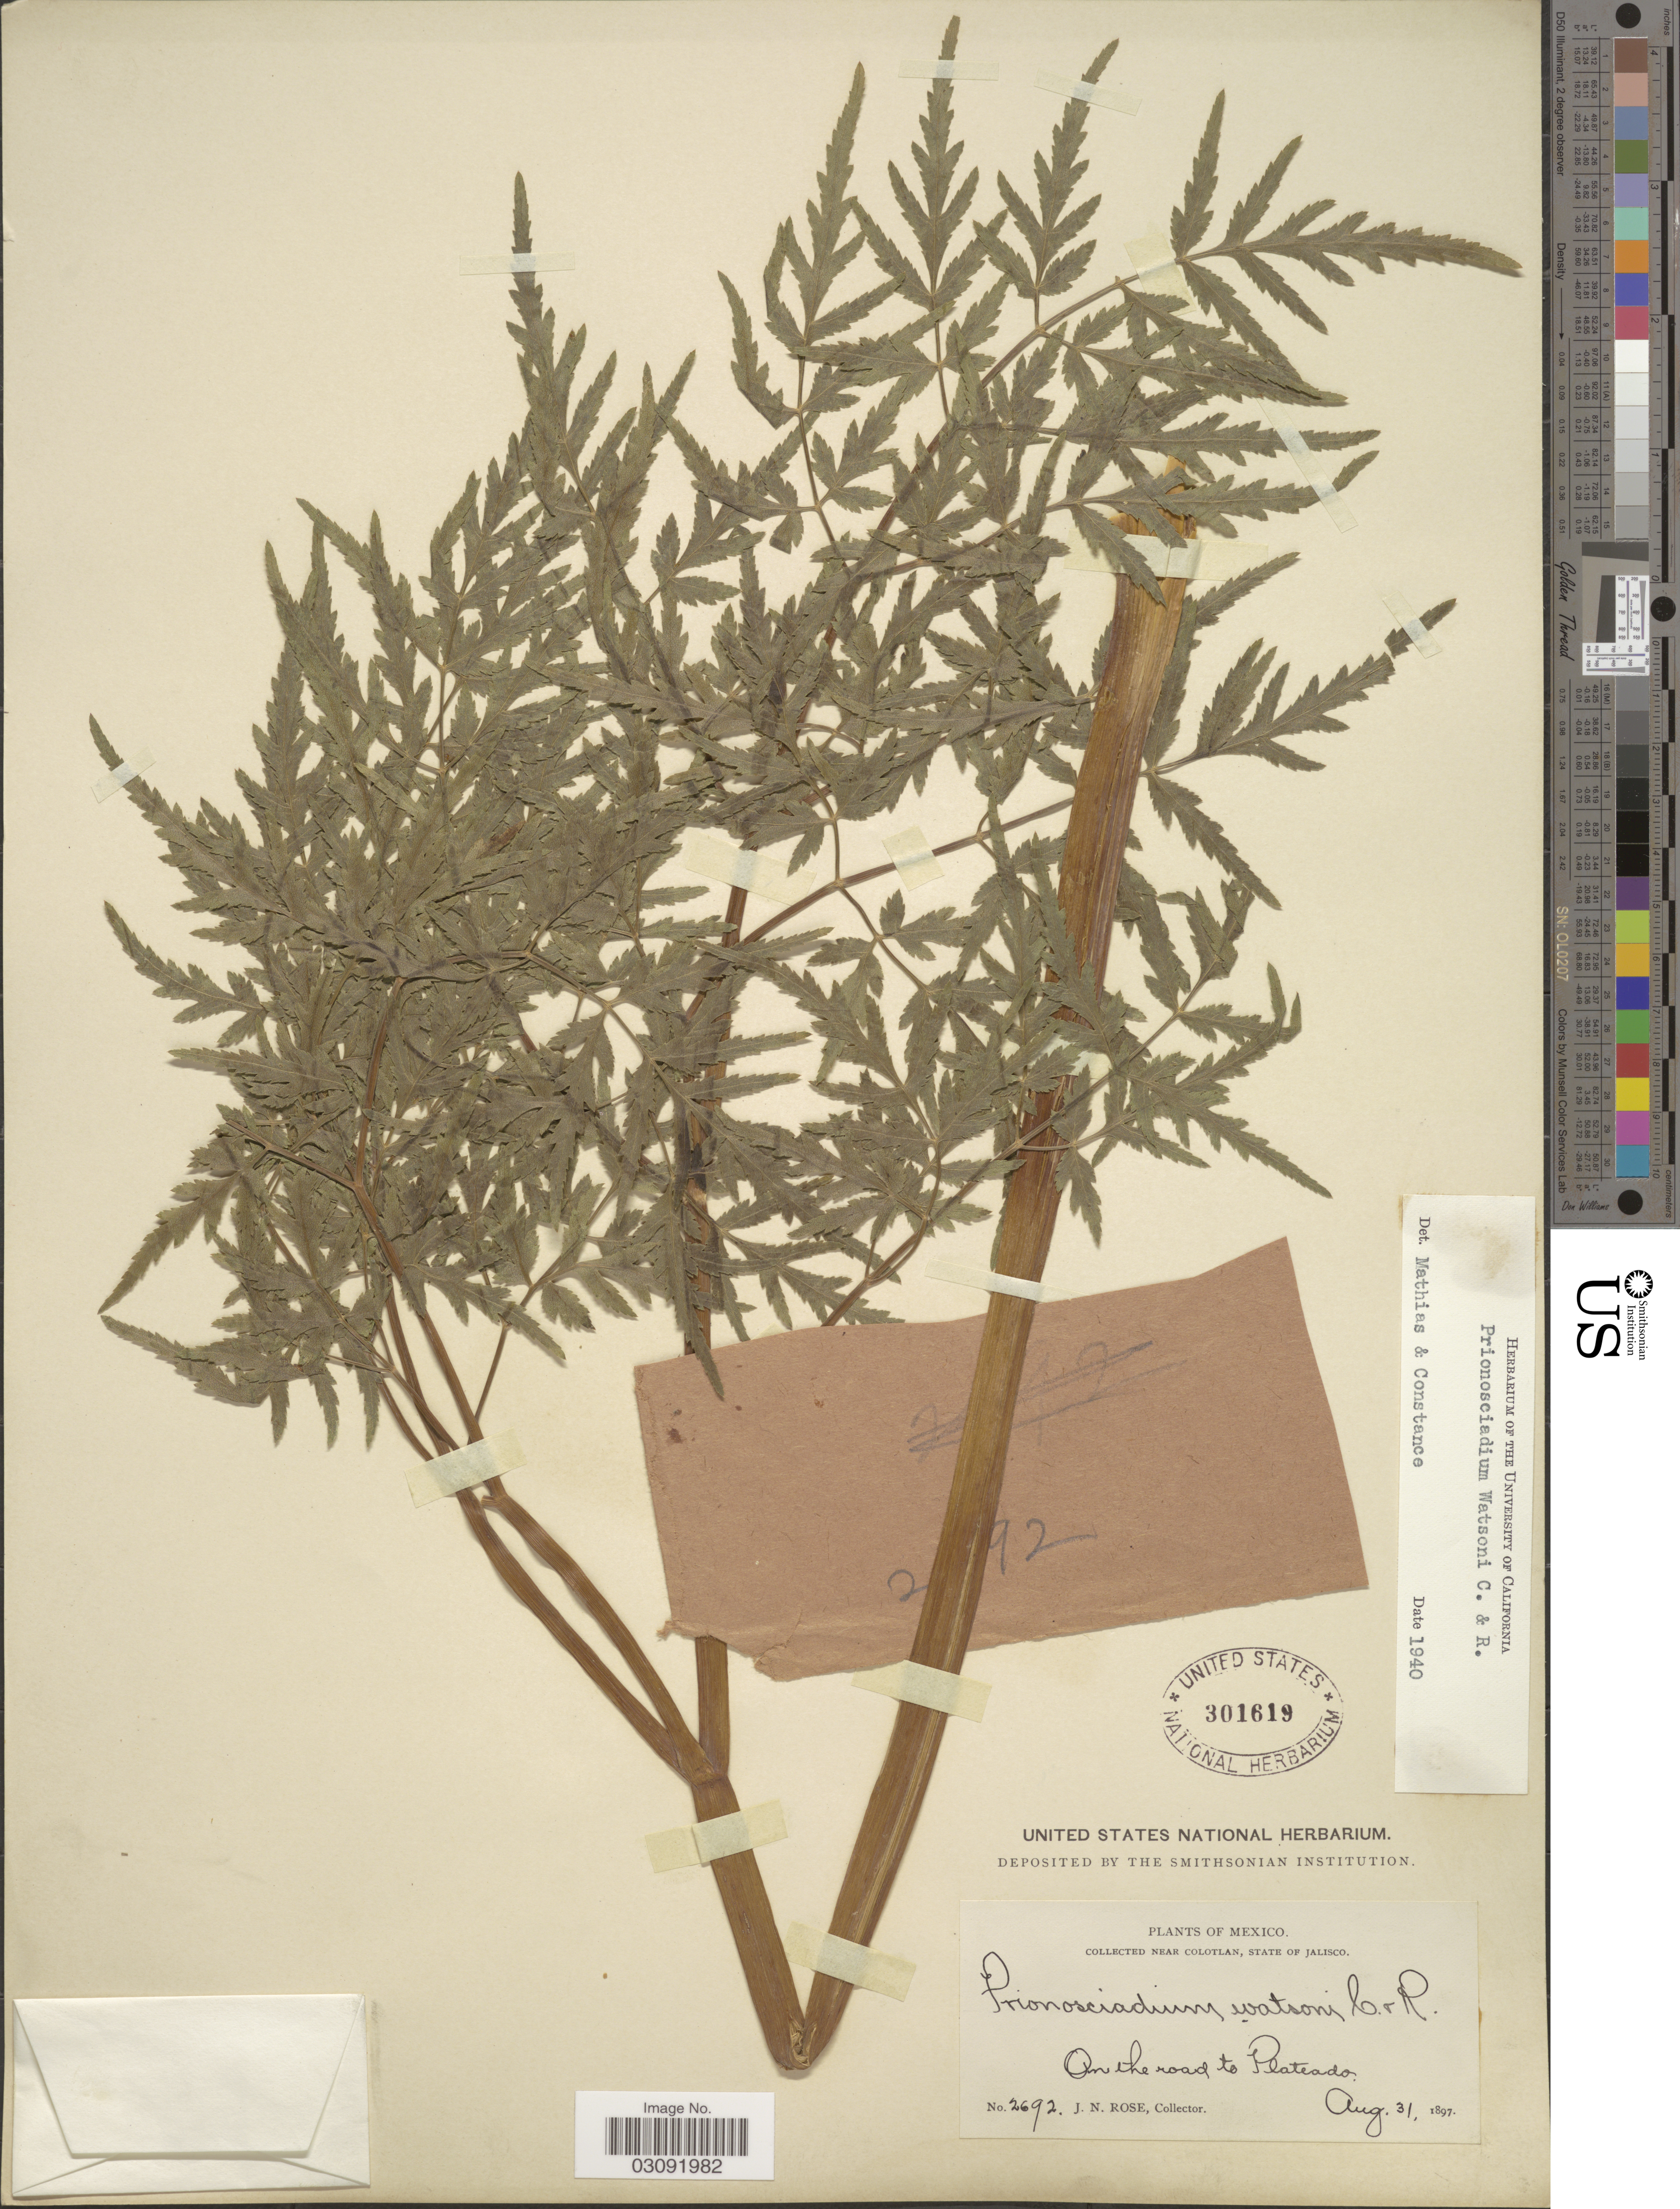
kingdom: Plantae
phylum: Tracheophyta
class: Magnoliopsida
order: Apiales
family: Apiaceae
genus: Prionosciadium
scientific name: Prionosciadium watsonii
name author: J.M. Coult. & Rose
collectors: J. N. Rose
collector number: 2692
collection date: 1897-08-31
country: Mexico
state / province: Jalisco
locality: Near Colotlan. On the road to Plateado.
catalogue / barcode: US 301619